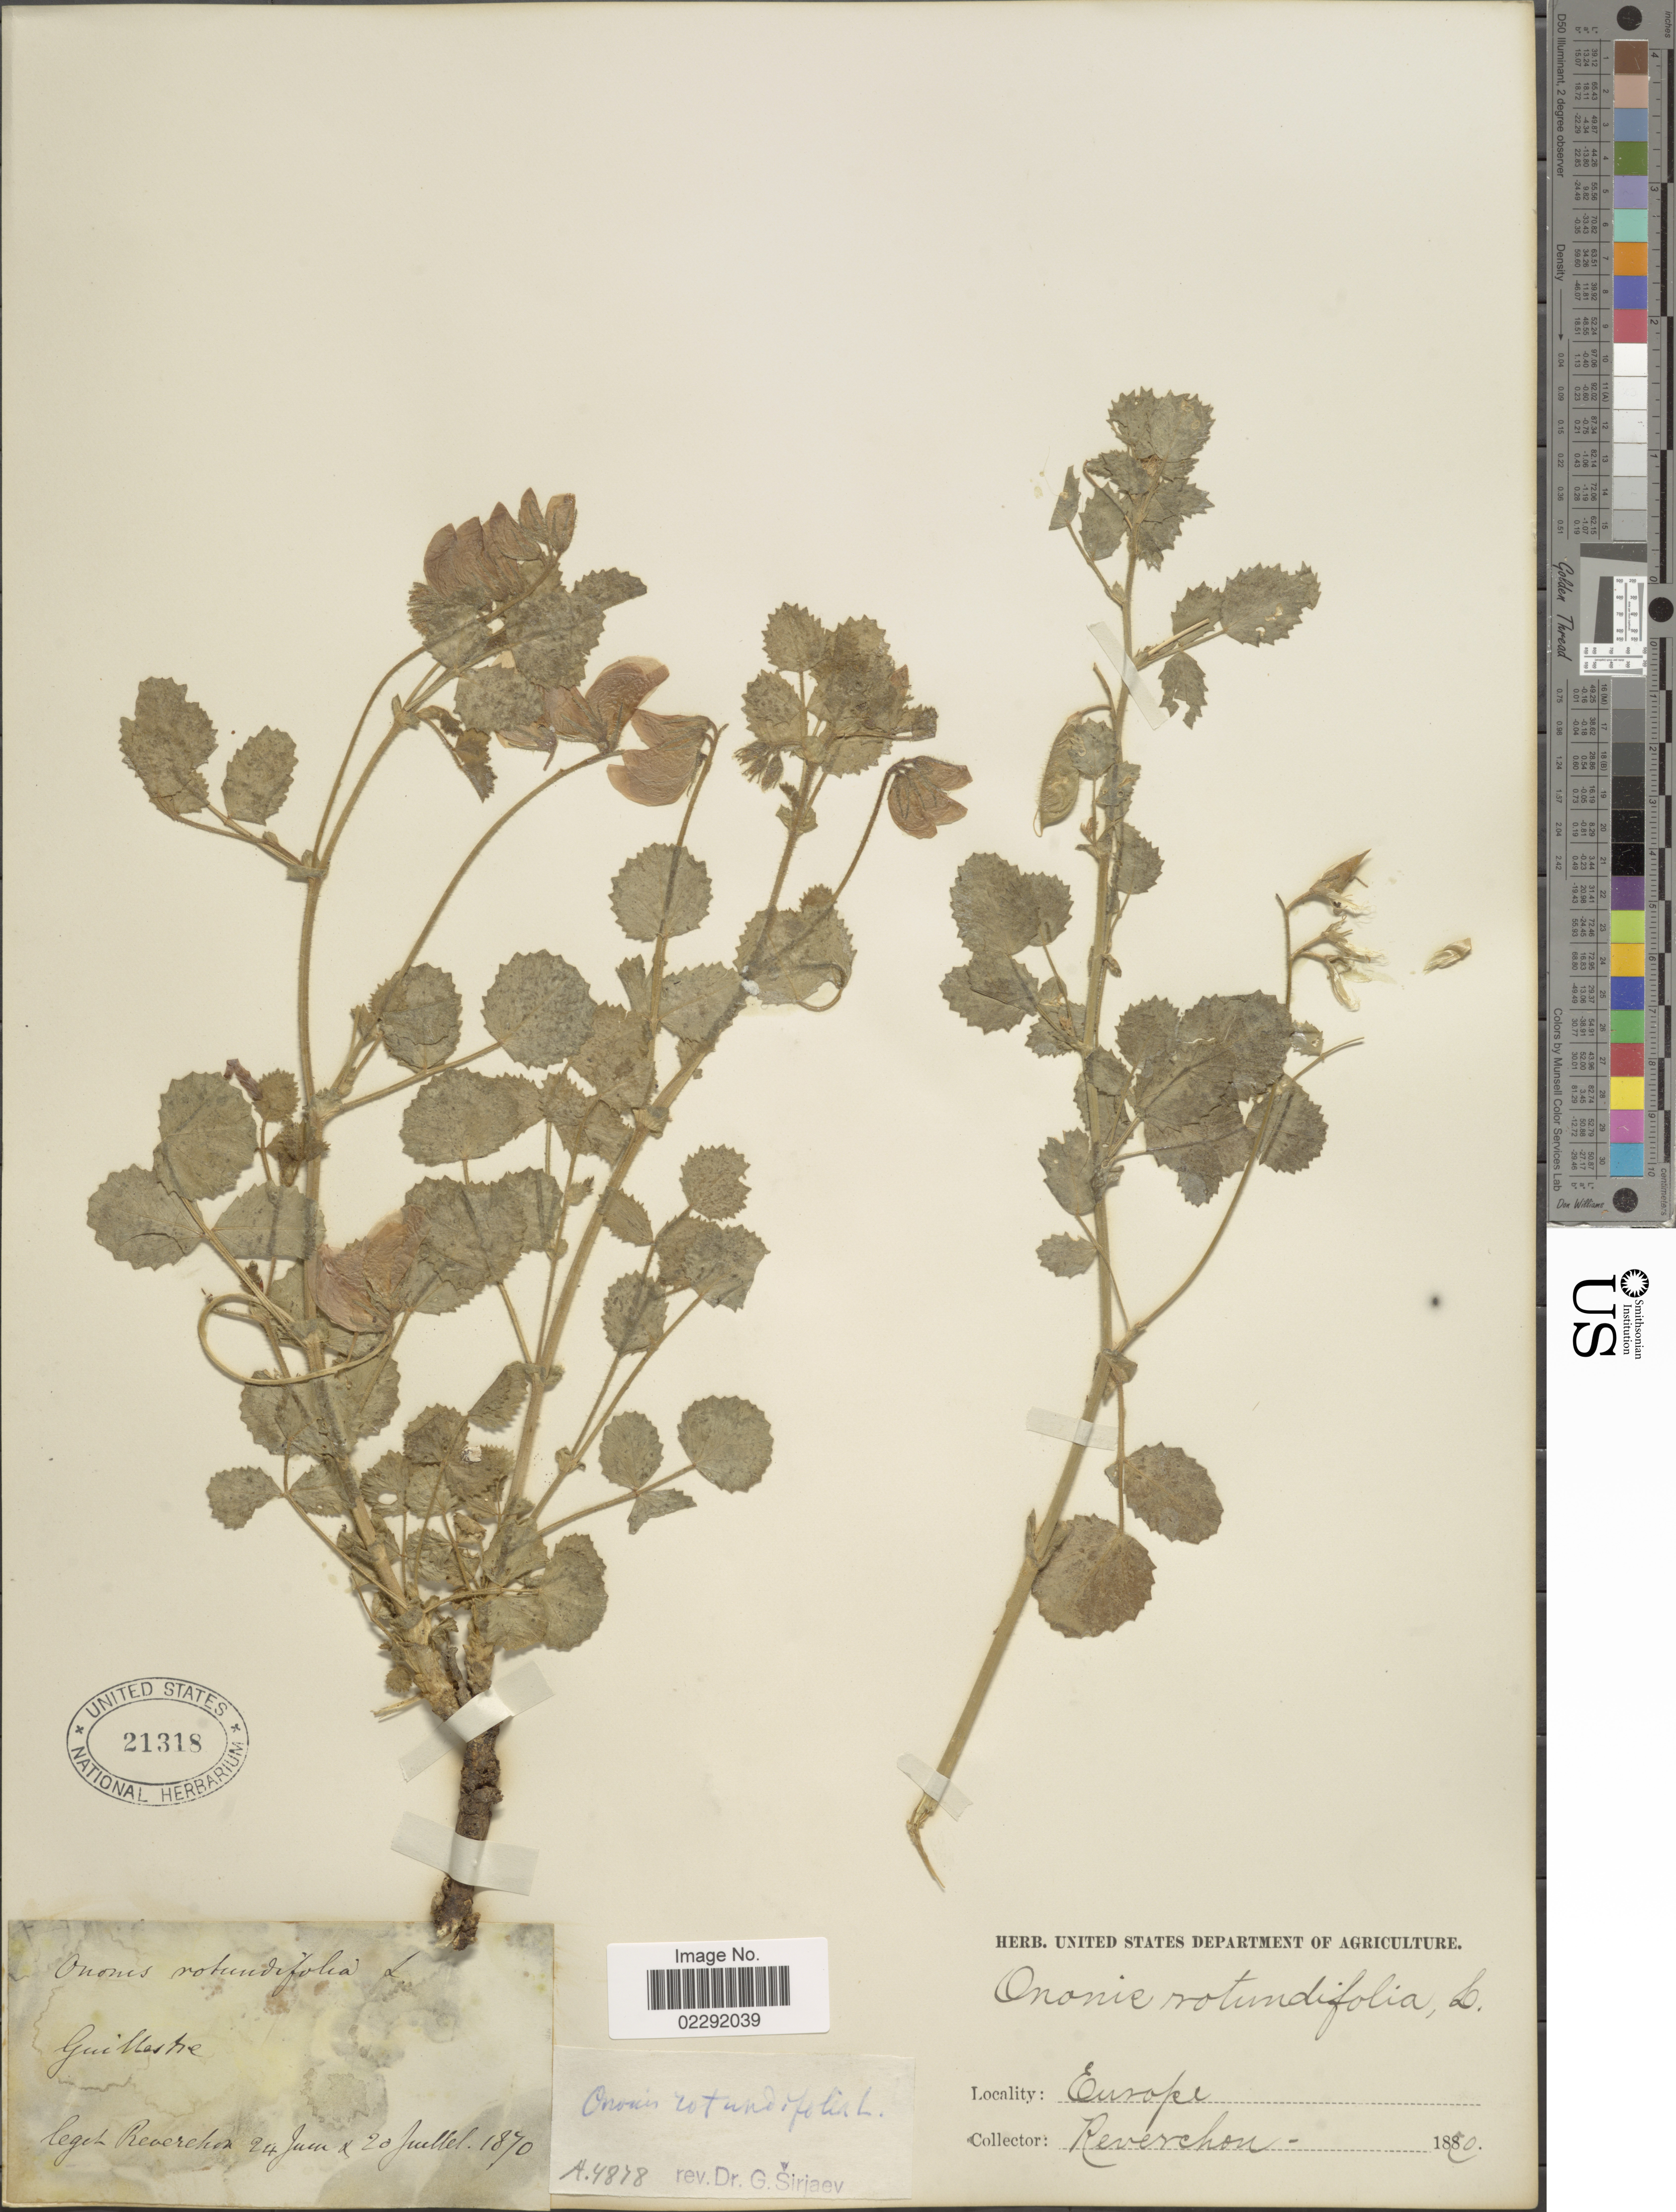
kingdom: Plantae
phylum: Tracheophyta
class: Magnoliopsida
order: Fabales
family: Fabaceae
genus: Ononis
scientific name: Ononis rotundifolia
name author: L.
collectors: -. Reverchon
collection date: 1870-06-24/1870-07-20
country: France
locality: Europe, Guillestre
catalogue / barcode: US 21318